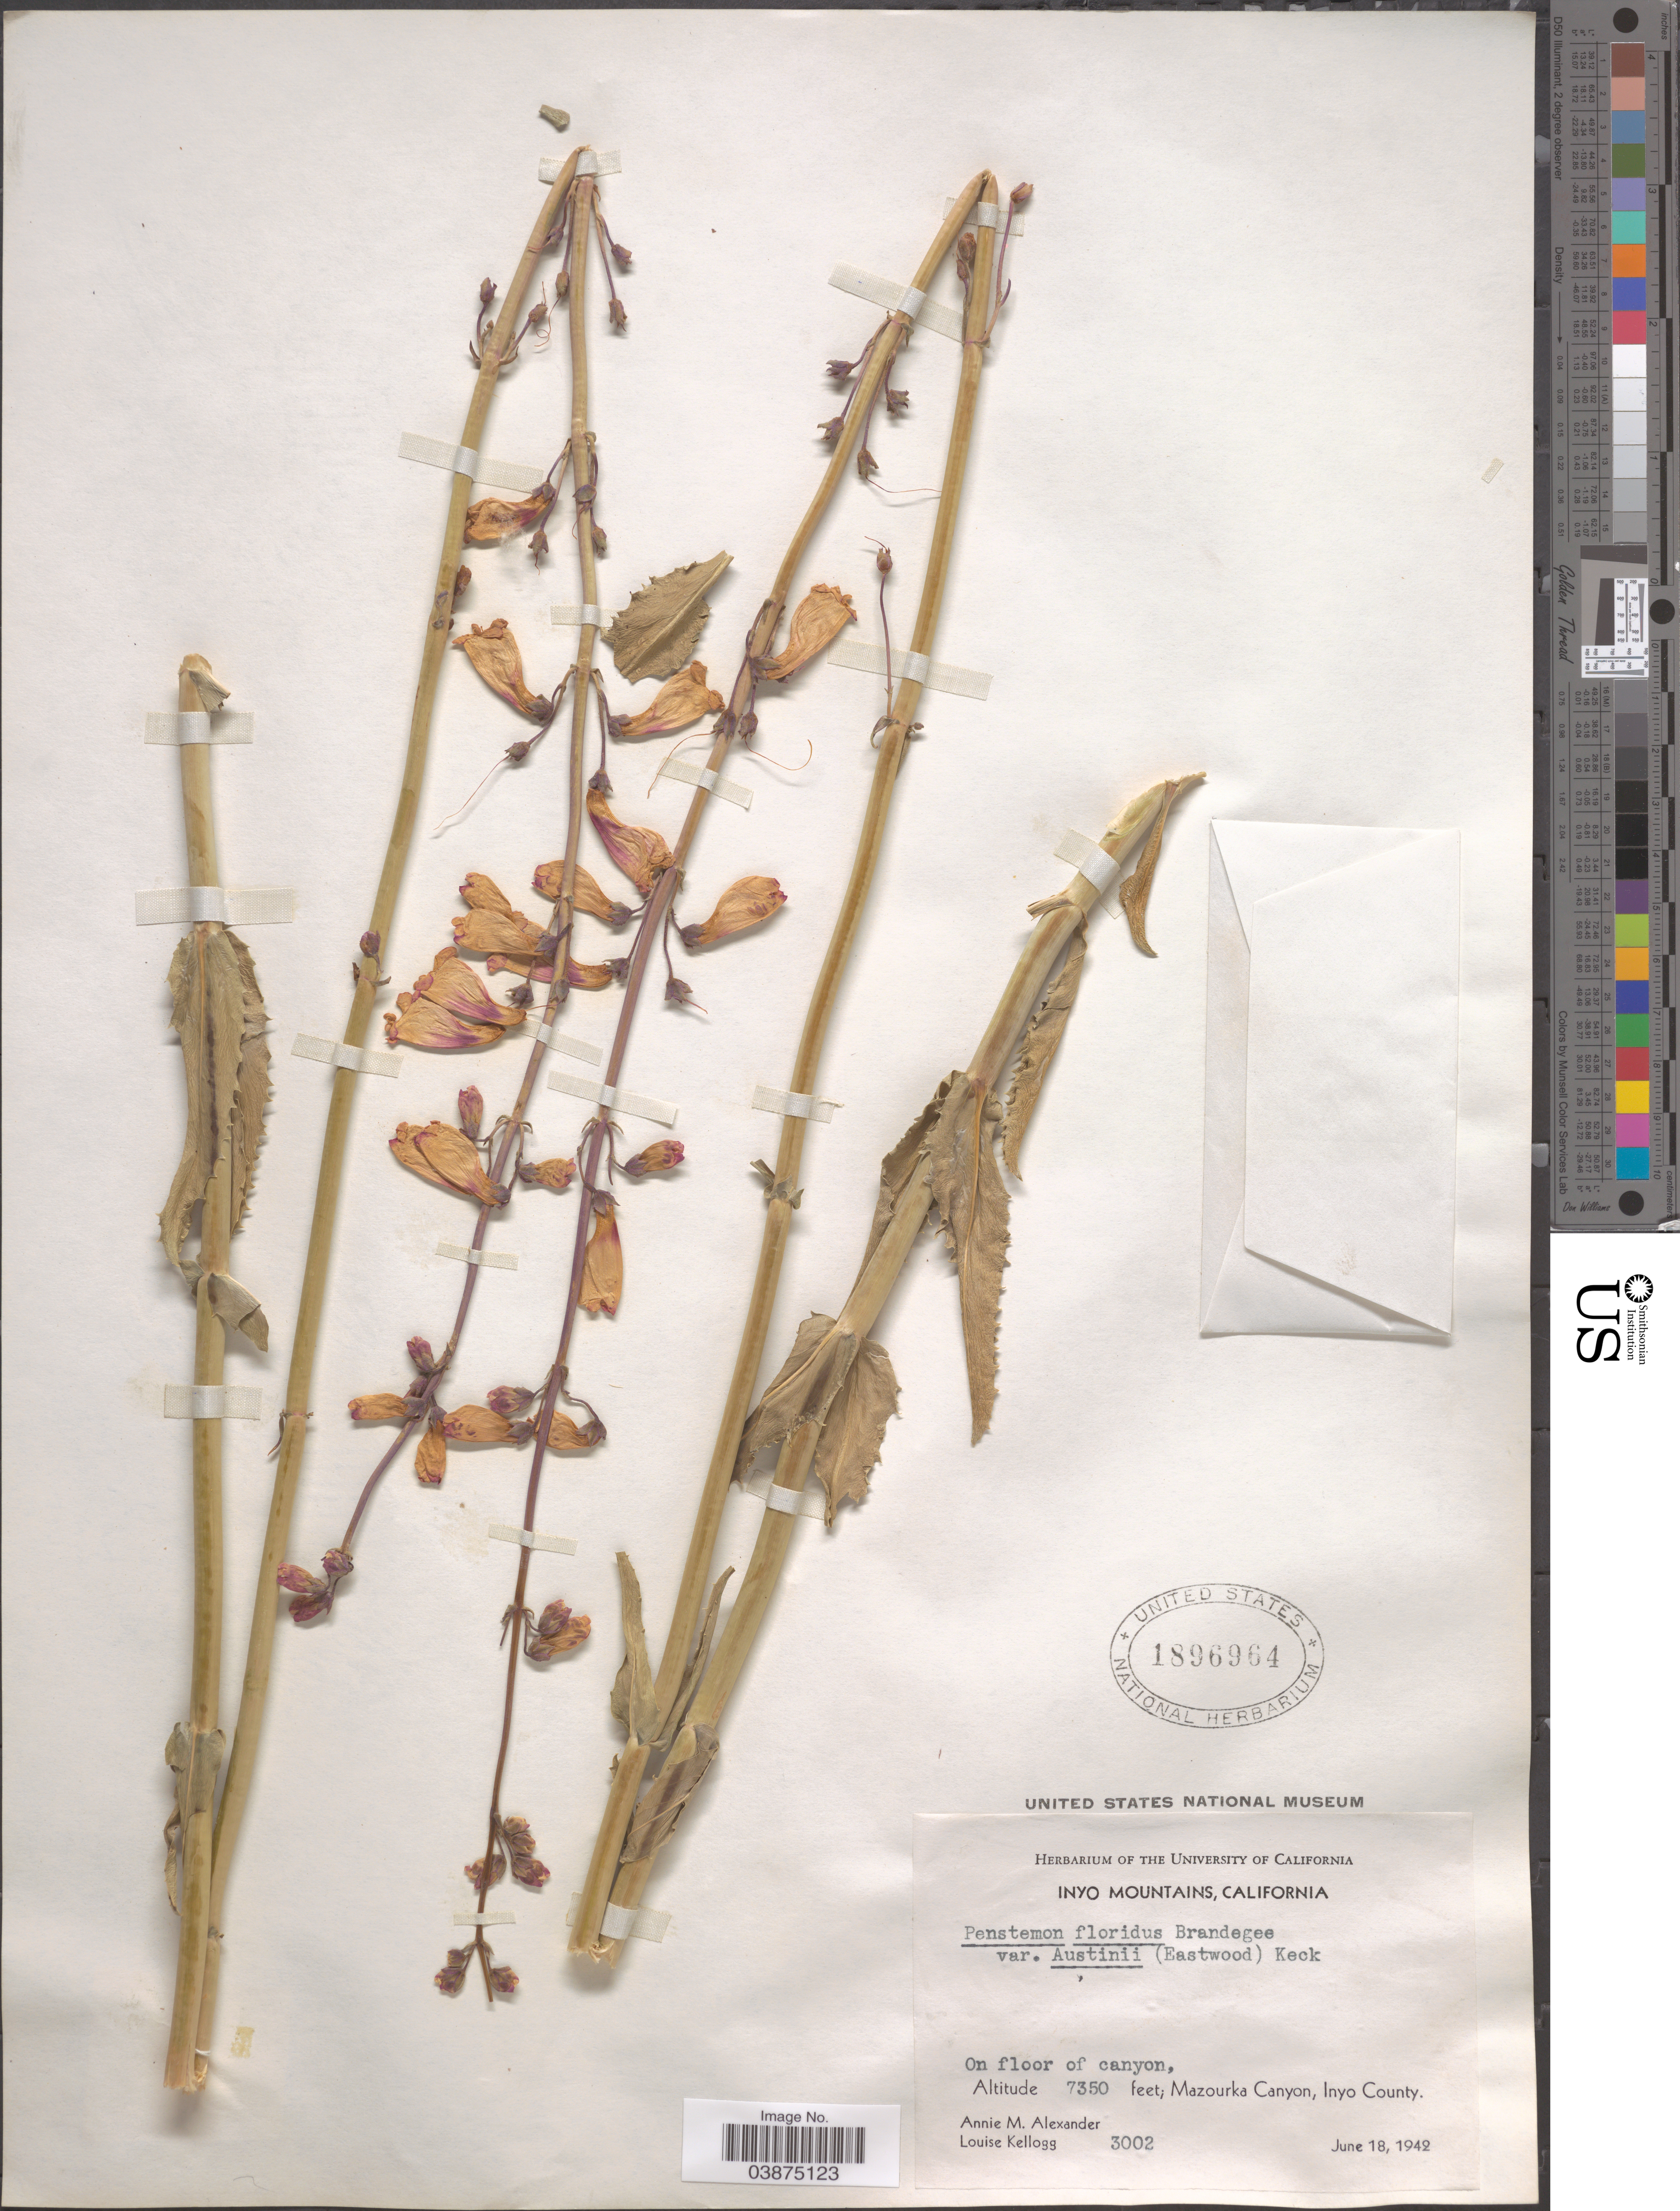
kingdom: Plantae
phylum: Tracheophyta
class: Magnoliopsida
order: Lamiales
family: Plantaginaceae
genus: Penstemon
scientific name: Penstemon floridus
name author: Brandegee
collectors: A. M. Alexander & L. Kellogg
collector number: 3002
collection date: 1942-06-18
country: United States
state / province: California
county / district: Inyo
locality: Inyo Mountains. Mazourka Canyon, Inyo County.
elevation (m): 2240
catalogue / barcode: US 1896964